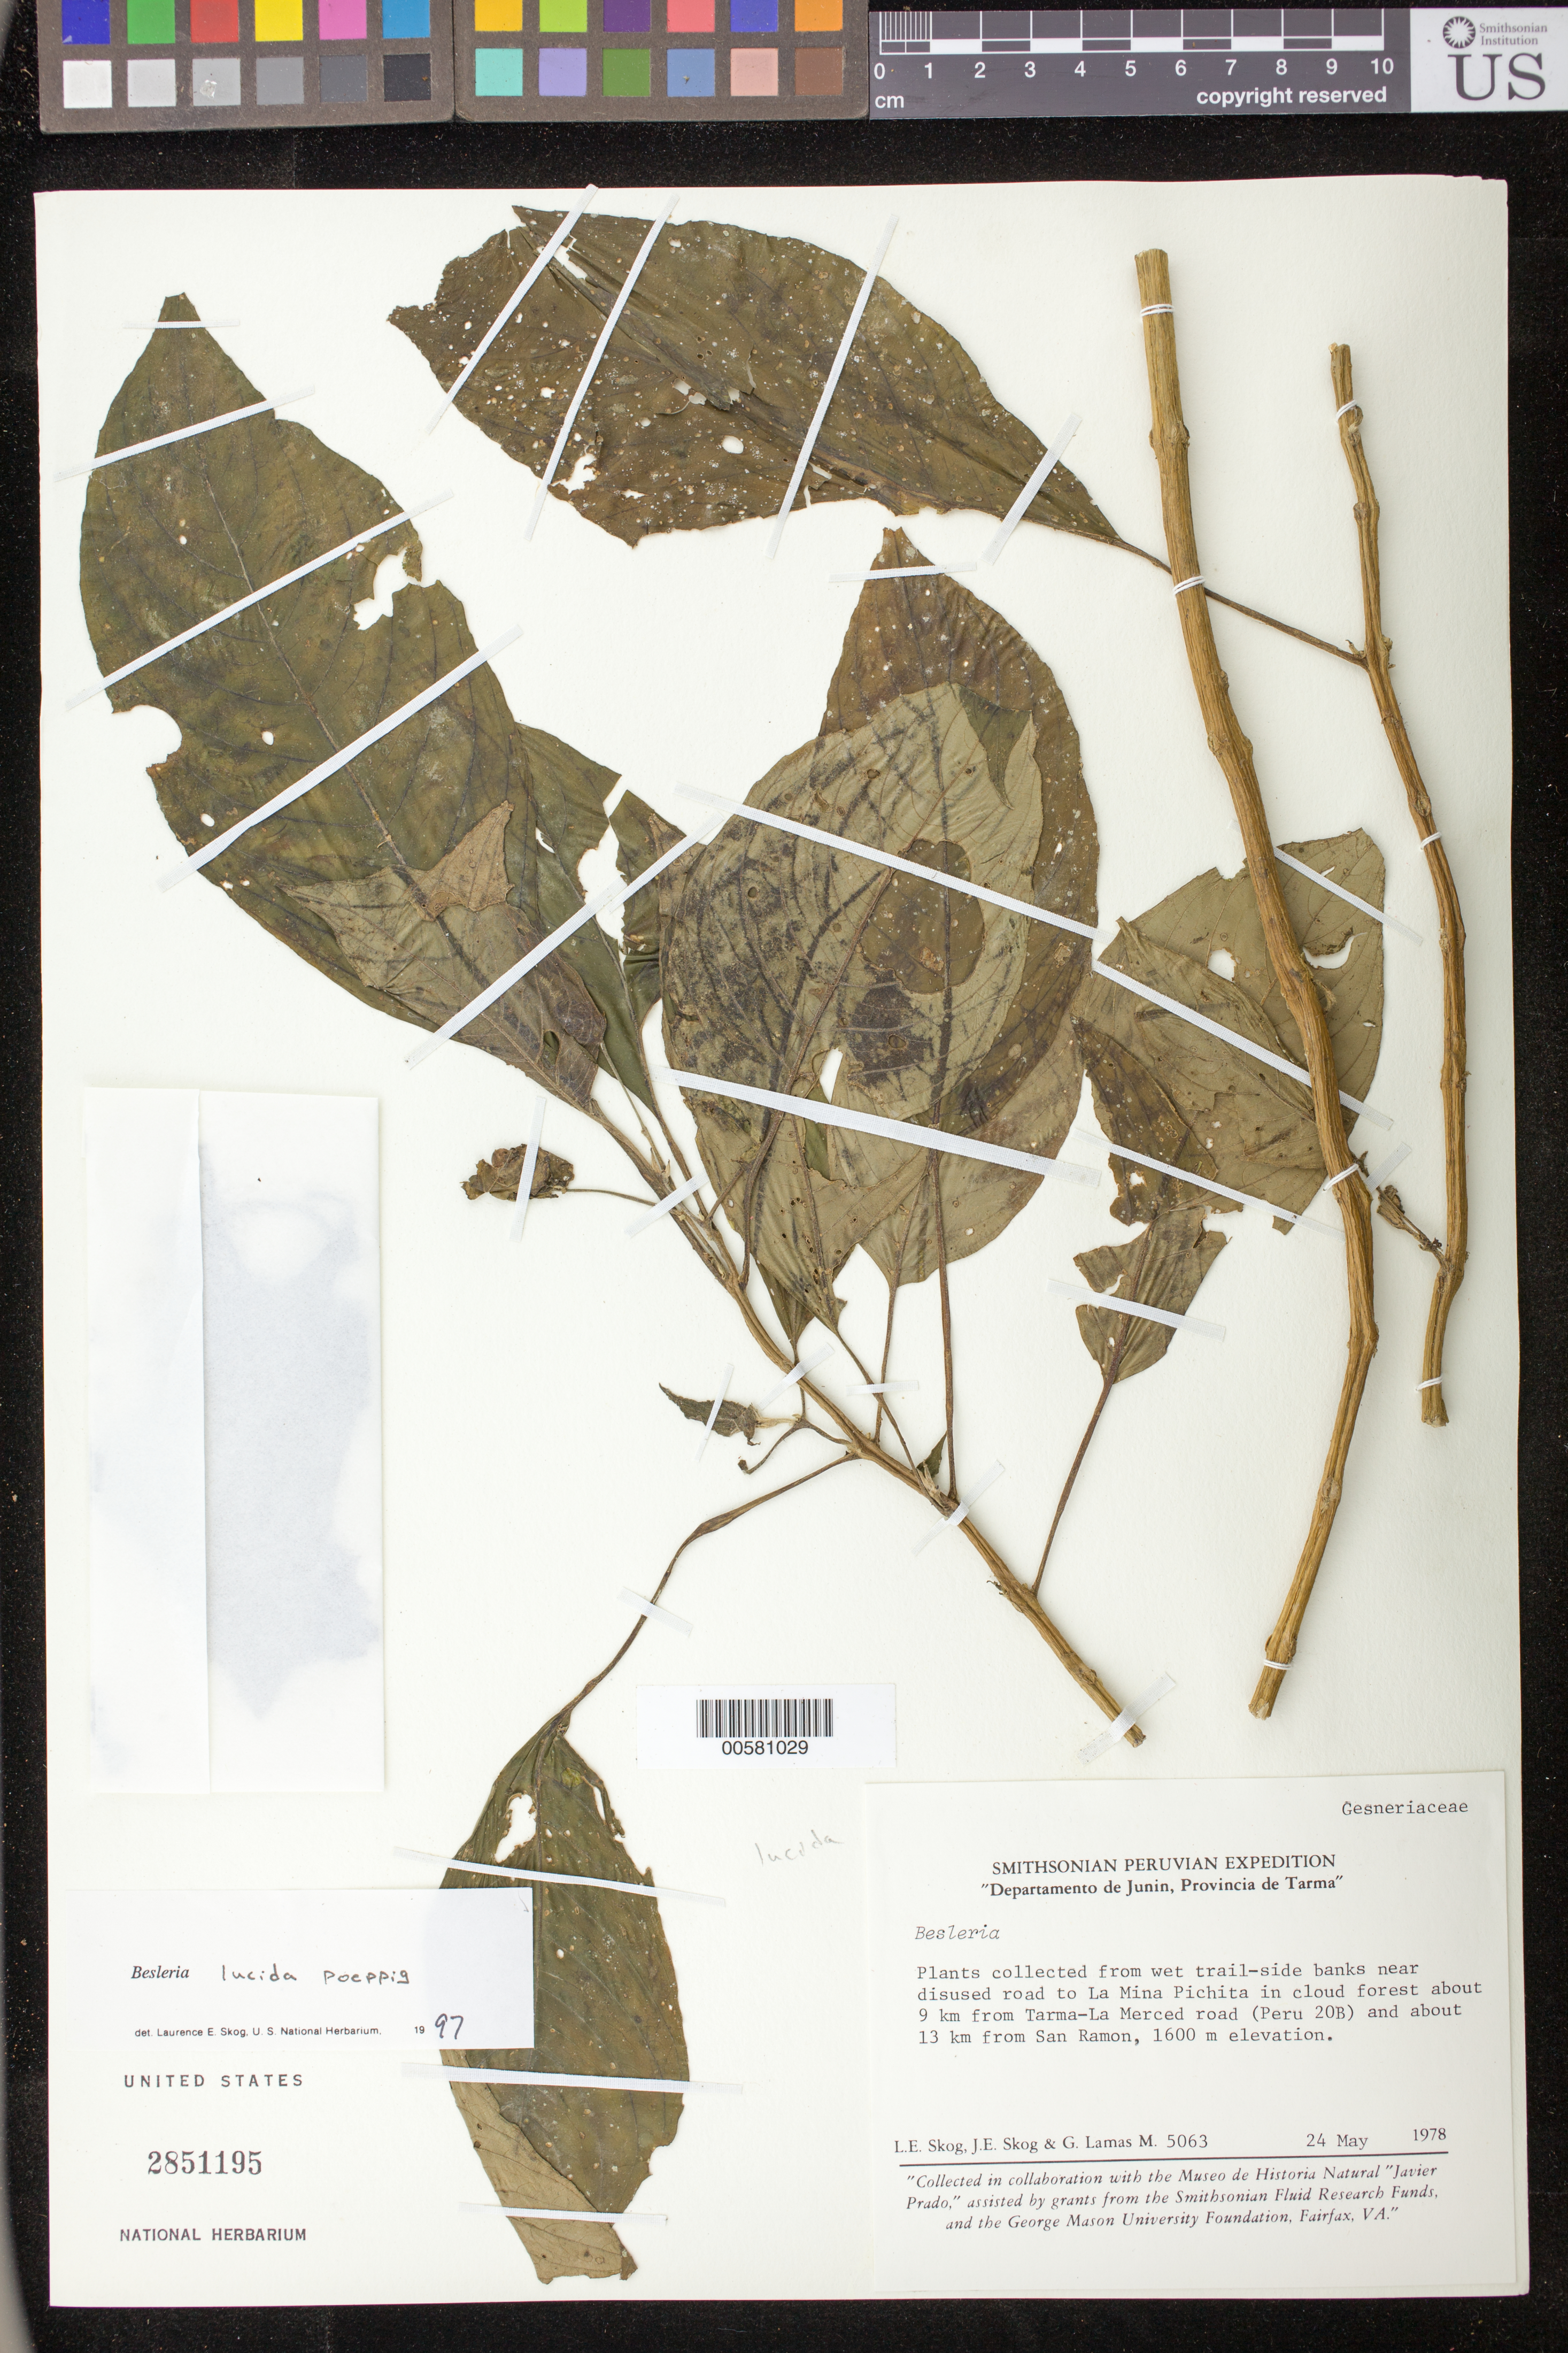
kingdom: Plantae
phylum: Tracheophyta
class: Magnoliopsida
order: Lamiales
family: Gesneriaceae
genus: Besleria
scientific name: Besleria lucida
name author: Poepp.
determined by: Skog, Laurence E.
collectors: L. E. Skog, J. E. Skog & G. Lamas M.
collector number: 5063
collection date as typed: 24 May 1978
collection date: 1978-05-24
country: Peru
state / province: Junín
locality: Prov. Tarma; near disused road to La Mina Pichita about 9 km from Tarma - La Merced road (Peru 20B) and about 13 km from San Ramon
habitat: Wet trail-side banks near disused road in cloud forest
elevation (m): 1600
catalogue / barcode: US 2851195